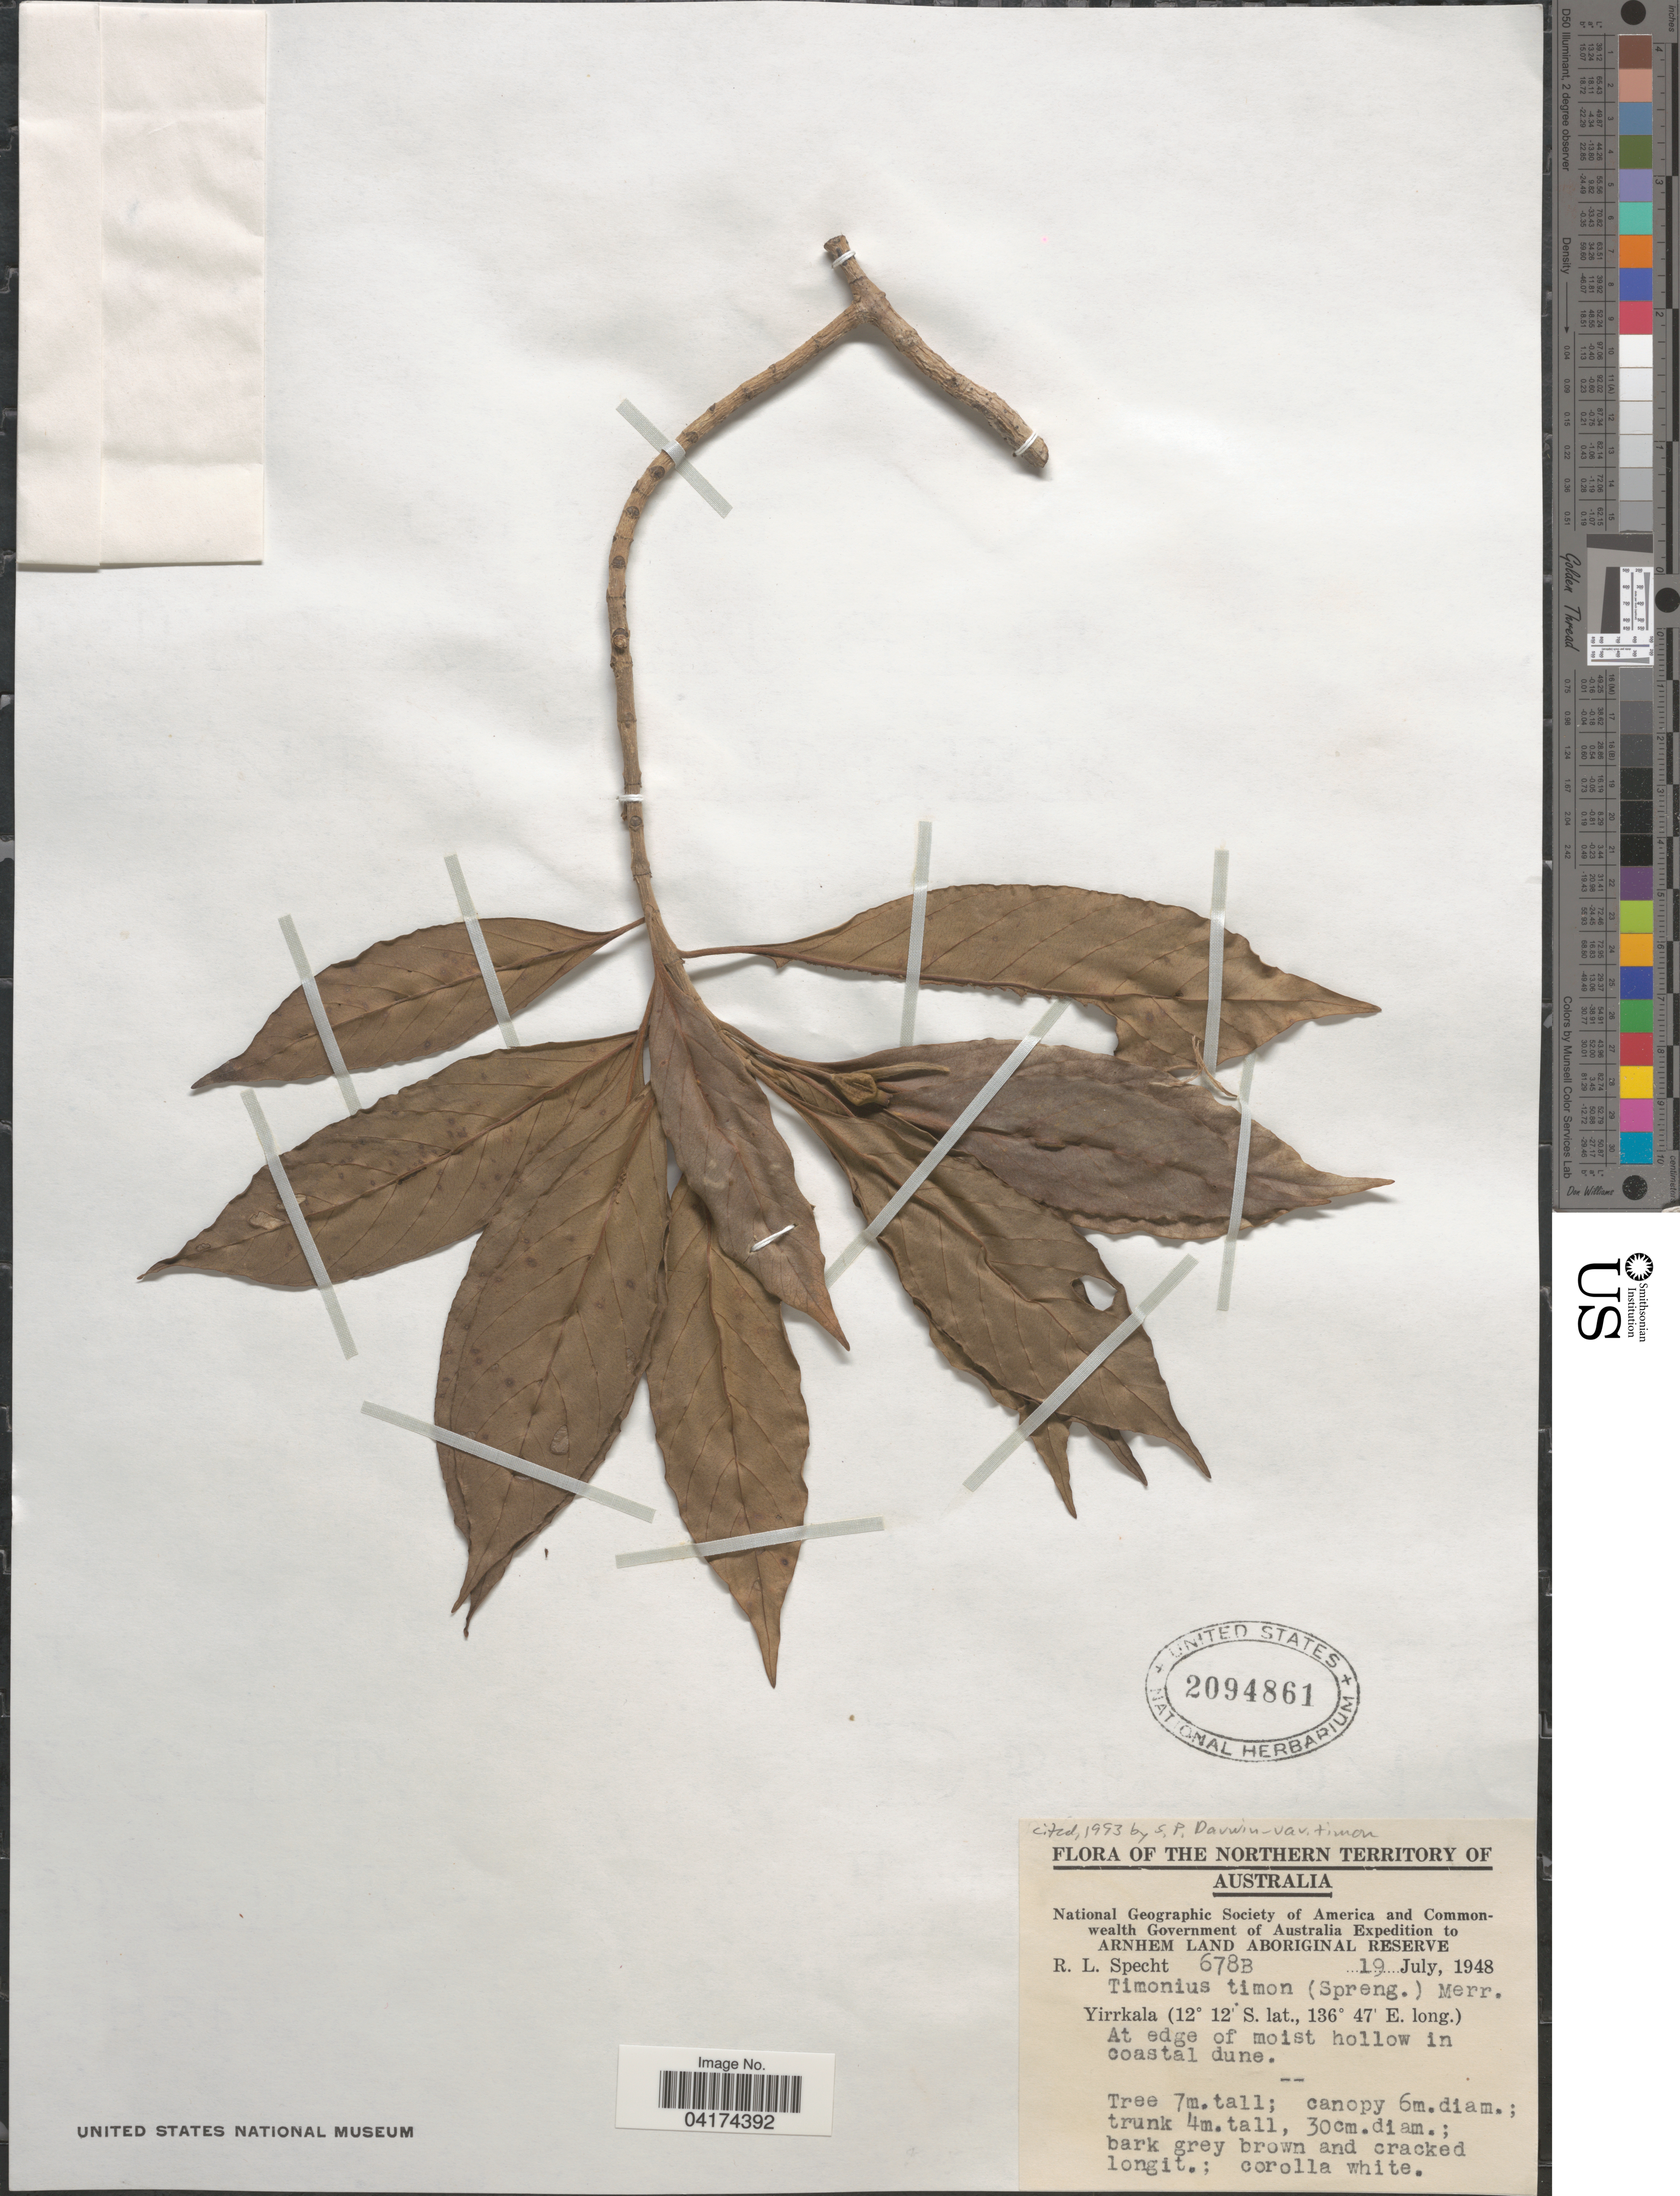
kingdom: Plantae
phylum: Tracheophyta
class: Magnoliopsida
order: Gentianales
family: Rubiaceae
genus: Timonius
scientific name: Timonius timon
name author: (Spreng.) Merr.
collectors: R. L. Specht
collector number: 678B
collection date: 1948-07-19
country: Australia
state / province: Northern Territory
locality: The Northern Territory of Australia. National Geographic Society of America and Commonwealth Government of Australia Expedition to Arnhem Land Aboriginal Reserve. Yirrkala.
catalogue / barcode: US 2094861